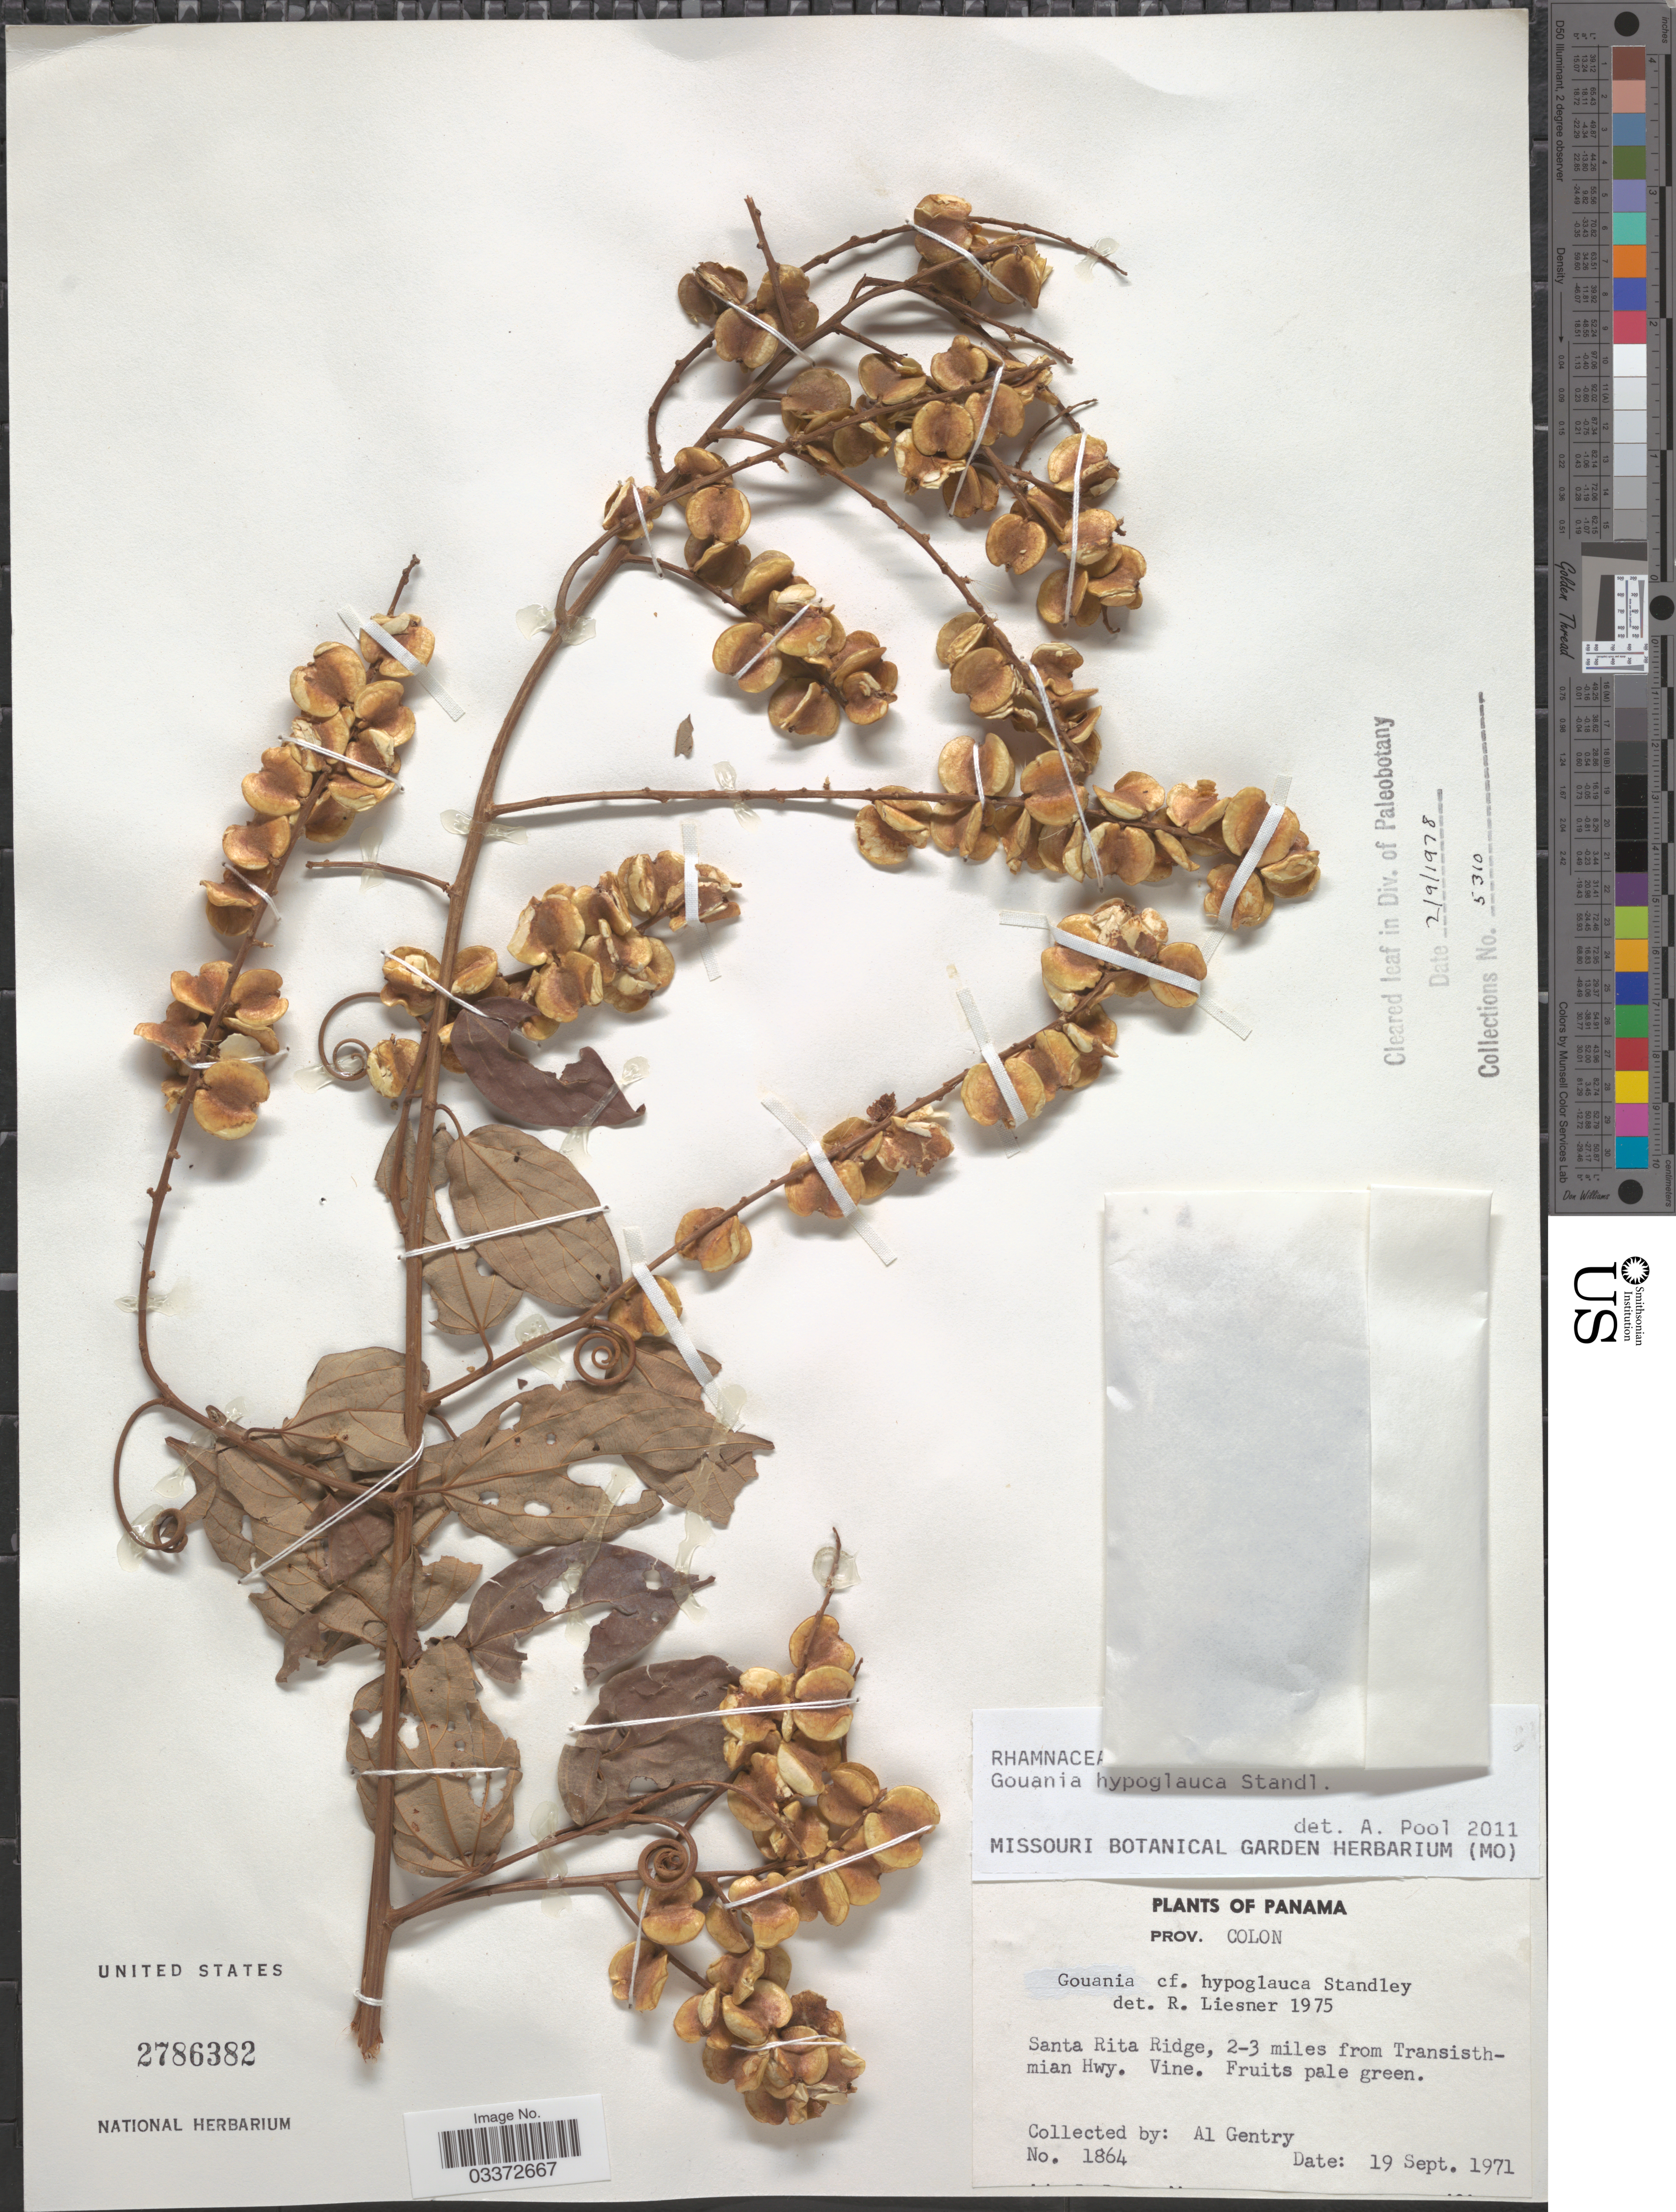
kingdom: Plantae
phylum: Tracheophyta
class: Magnoliopsida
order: Rosales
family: Rhamnaceae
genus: Gouania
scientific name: Gouania hypoglauca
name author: Standl.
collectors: A. H. Gentry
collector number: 1864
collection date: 1971-09-19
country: Panama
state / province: Colón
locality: Santa Rita Ridge, 2-3 miles from Transisthmian Hwy.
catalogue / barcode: US 2786382